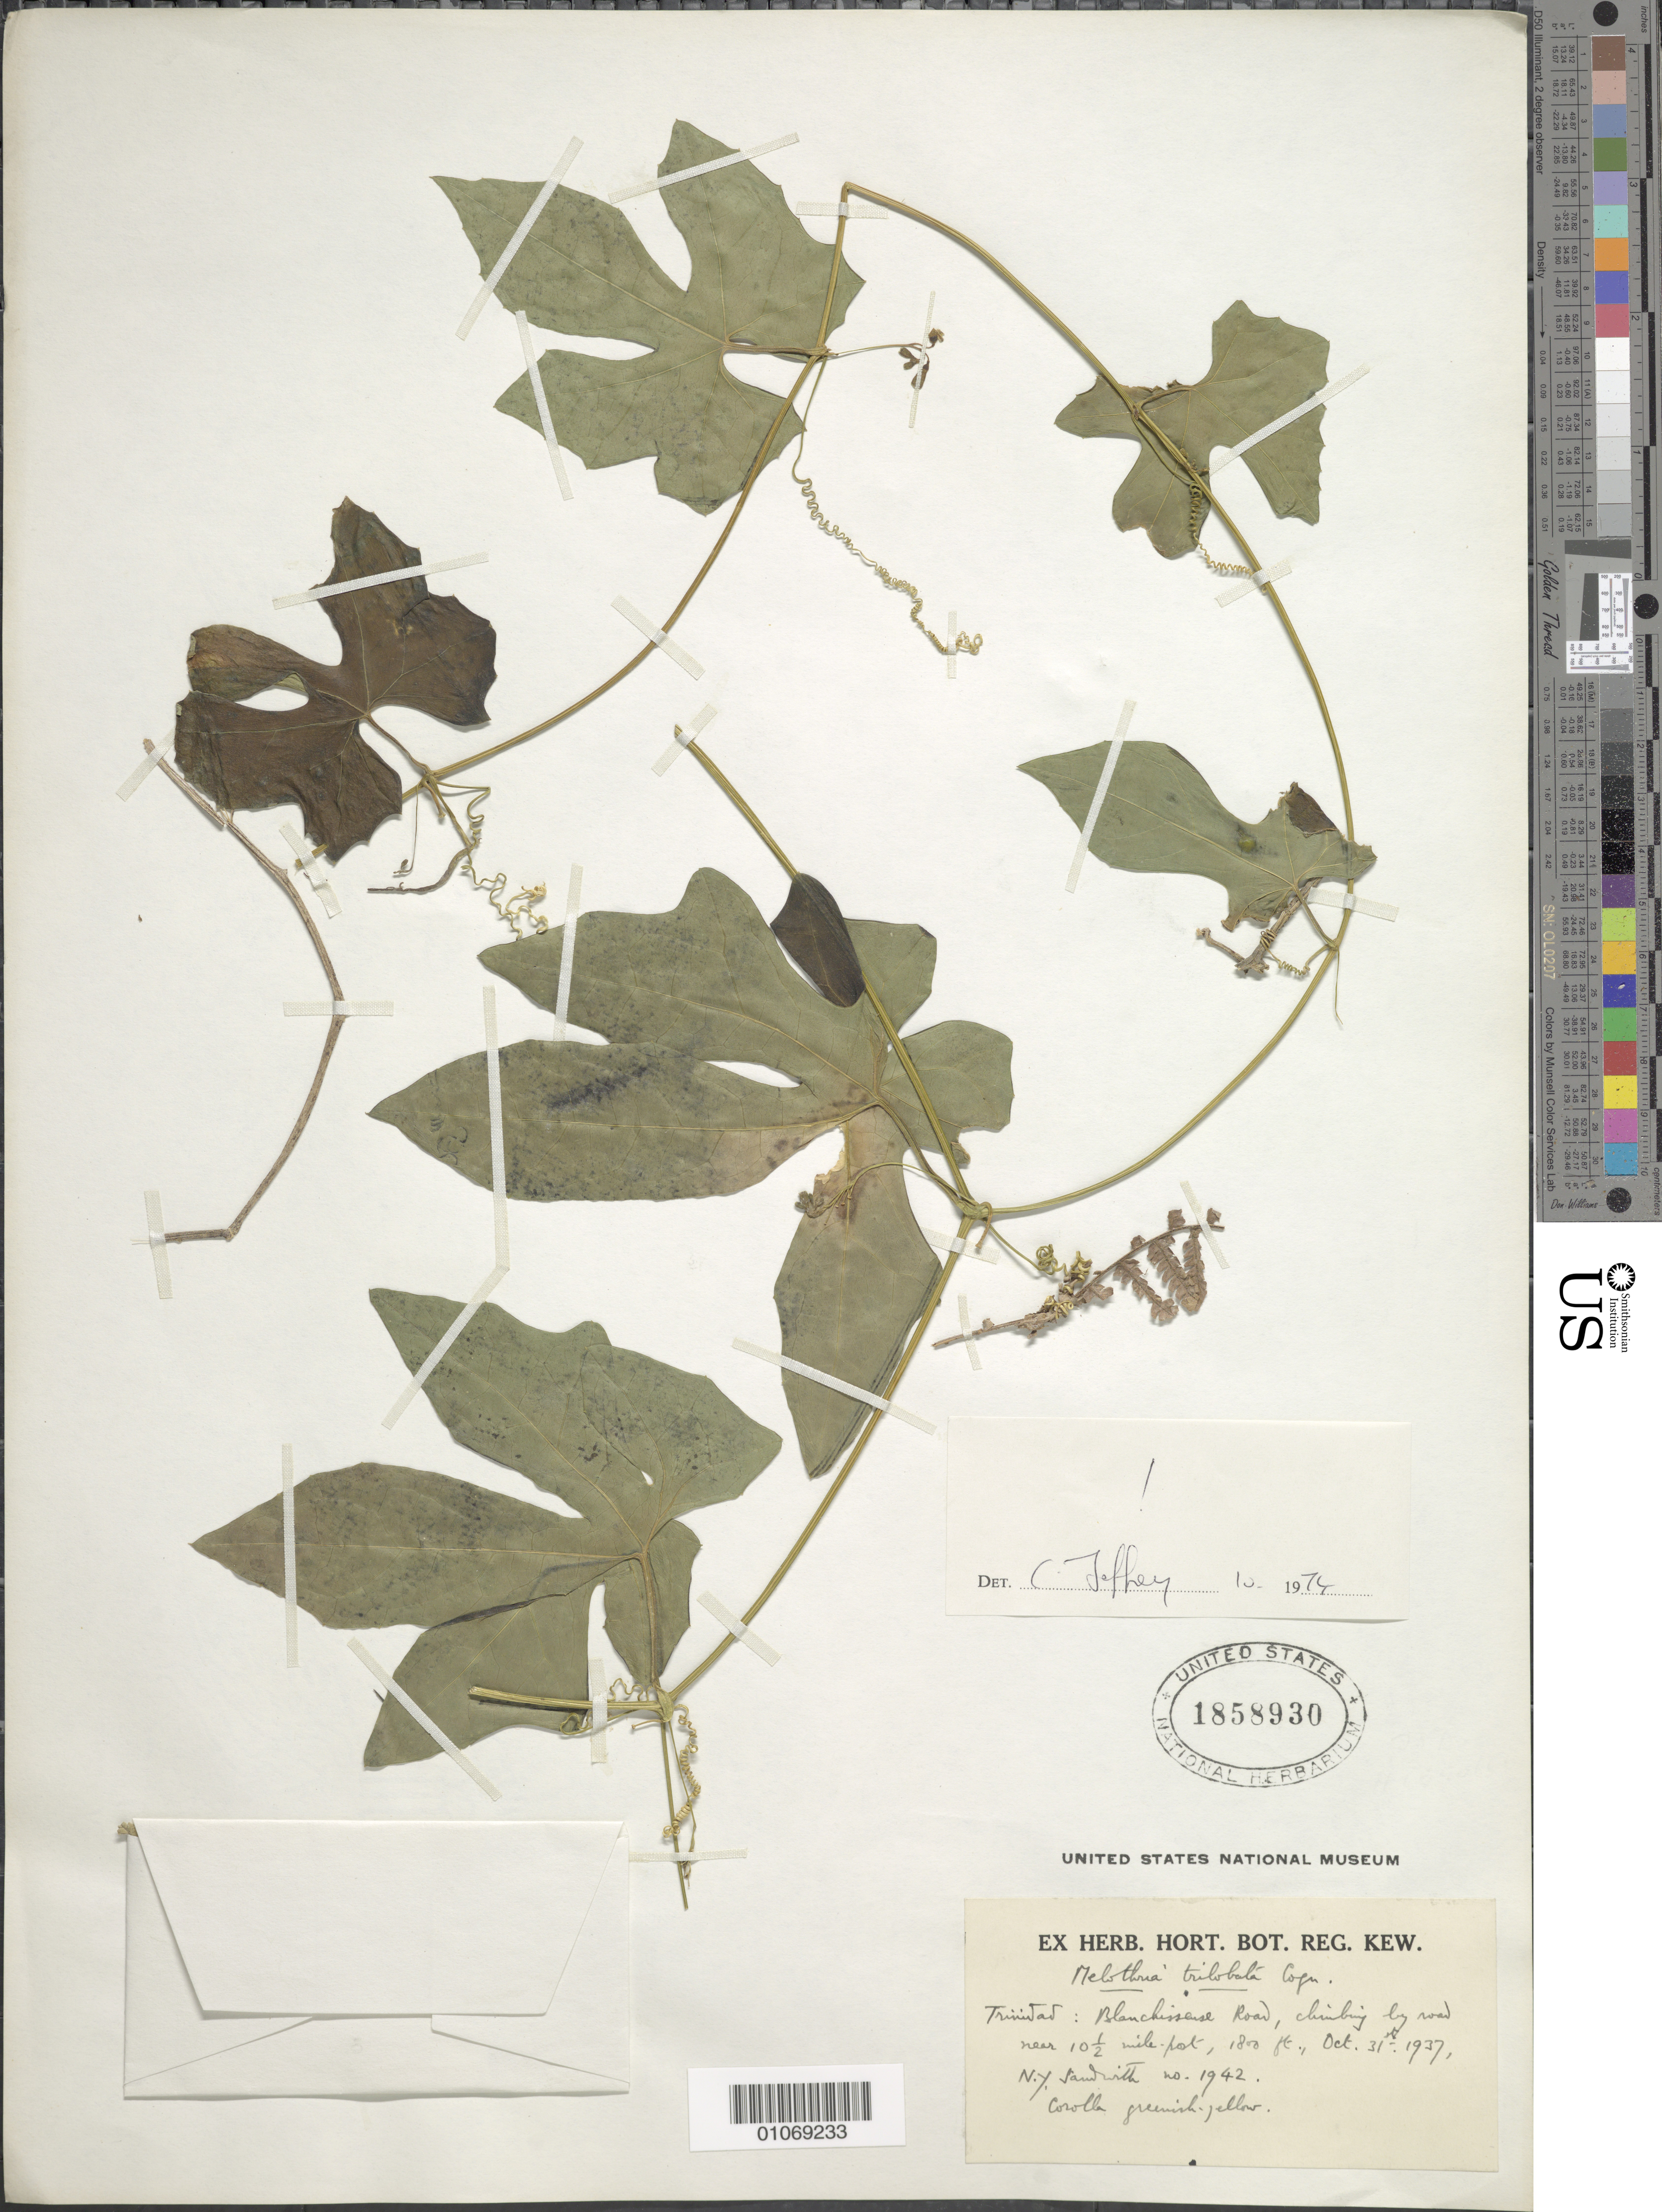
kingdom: Plantae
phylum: Tracheophyta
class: Magnoliopsida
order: Cucurbitales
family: Cucurbitaceae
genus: Melothria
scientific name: Melothria trilobata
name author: Cogn.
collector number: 1942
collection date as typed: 31 Dec 1937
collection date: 1937-12-31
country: Trinidad and Tobago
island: Trinidad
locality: Blanchisseuse Road, climbing by road near 10.5 mile post.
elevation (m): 549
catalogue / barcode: US 1858930